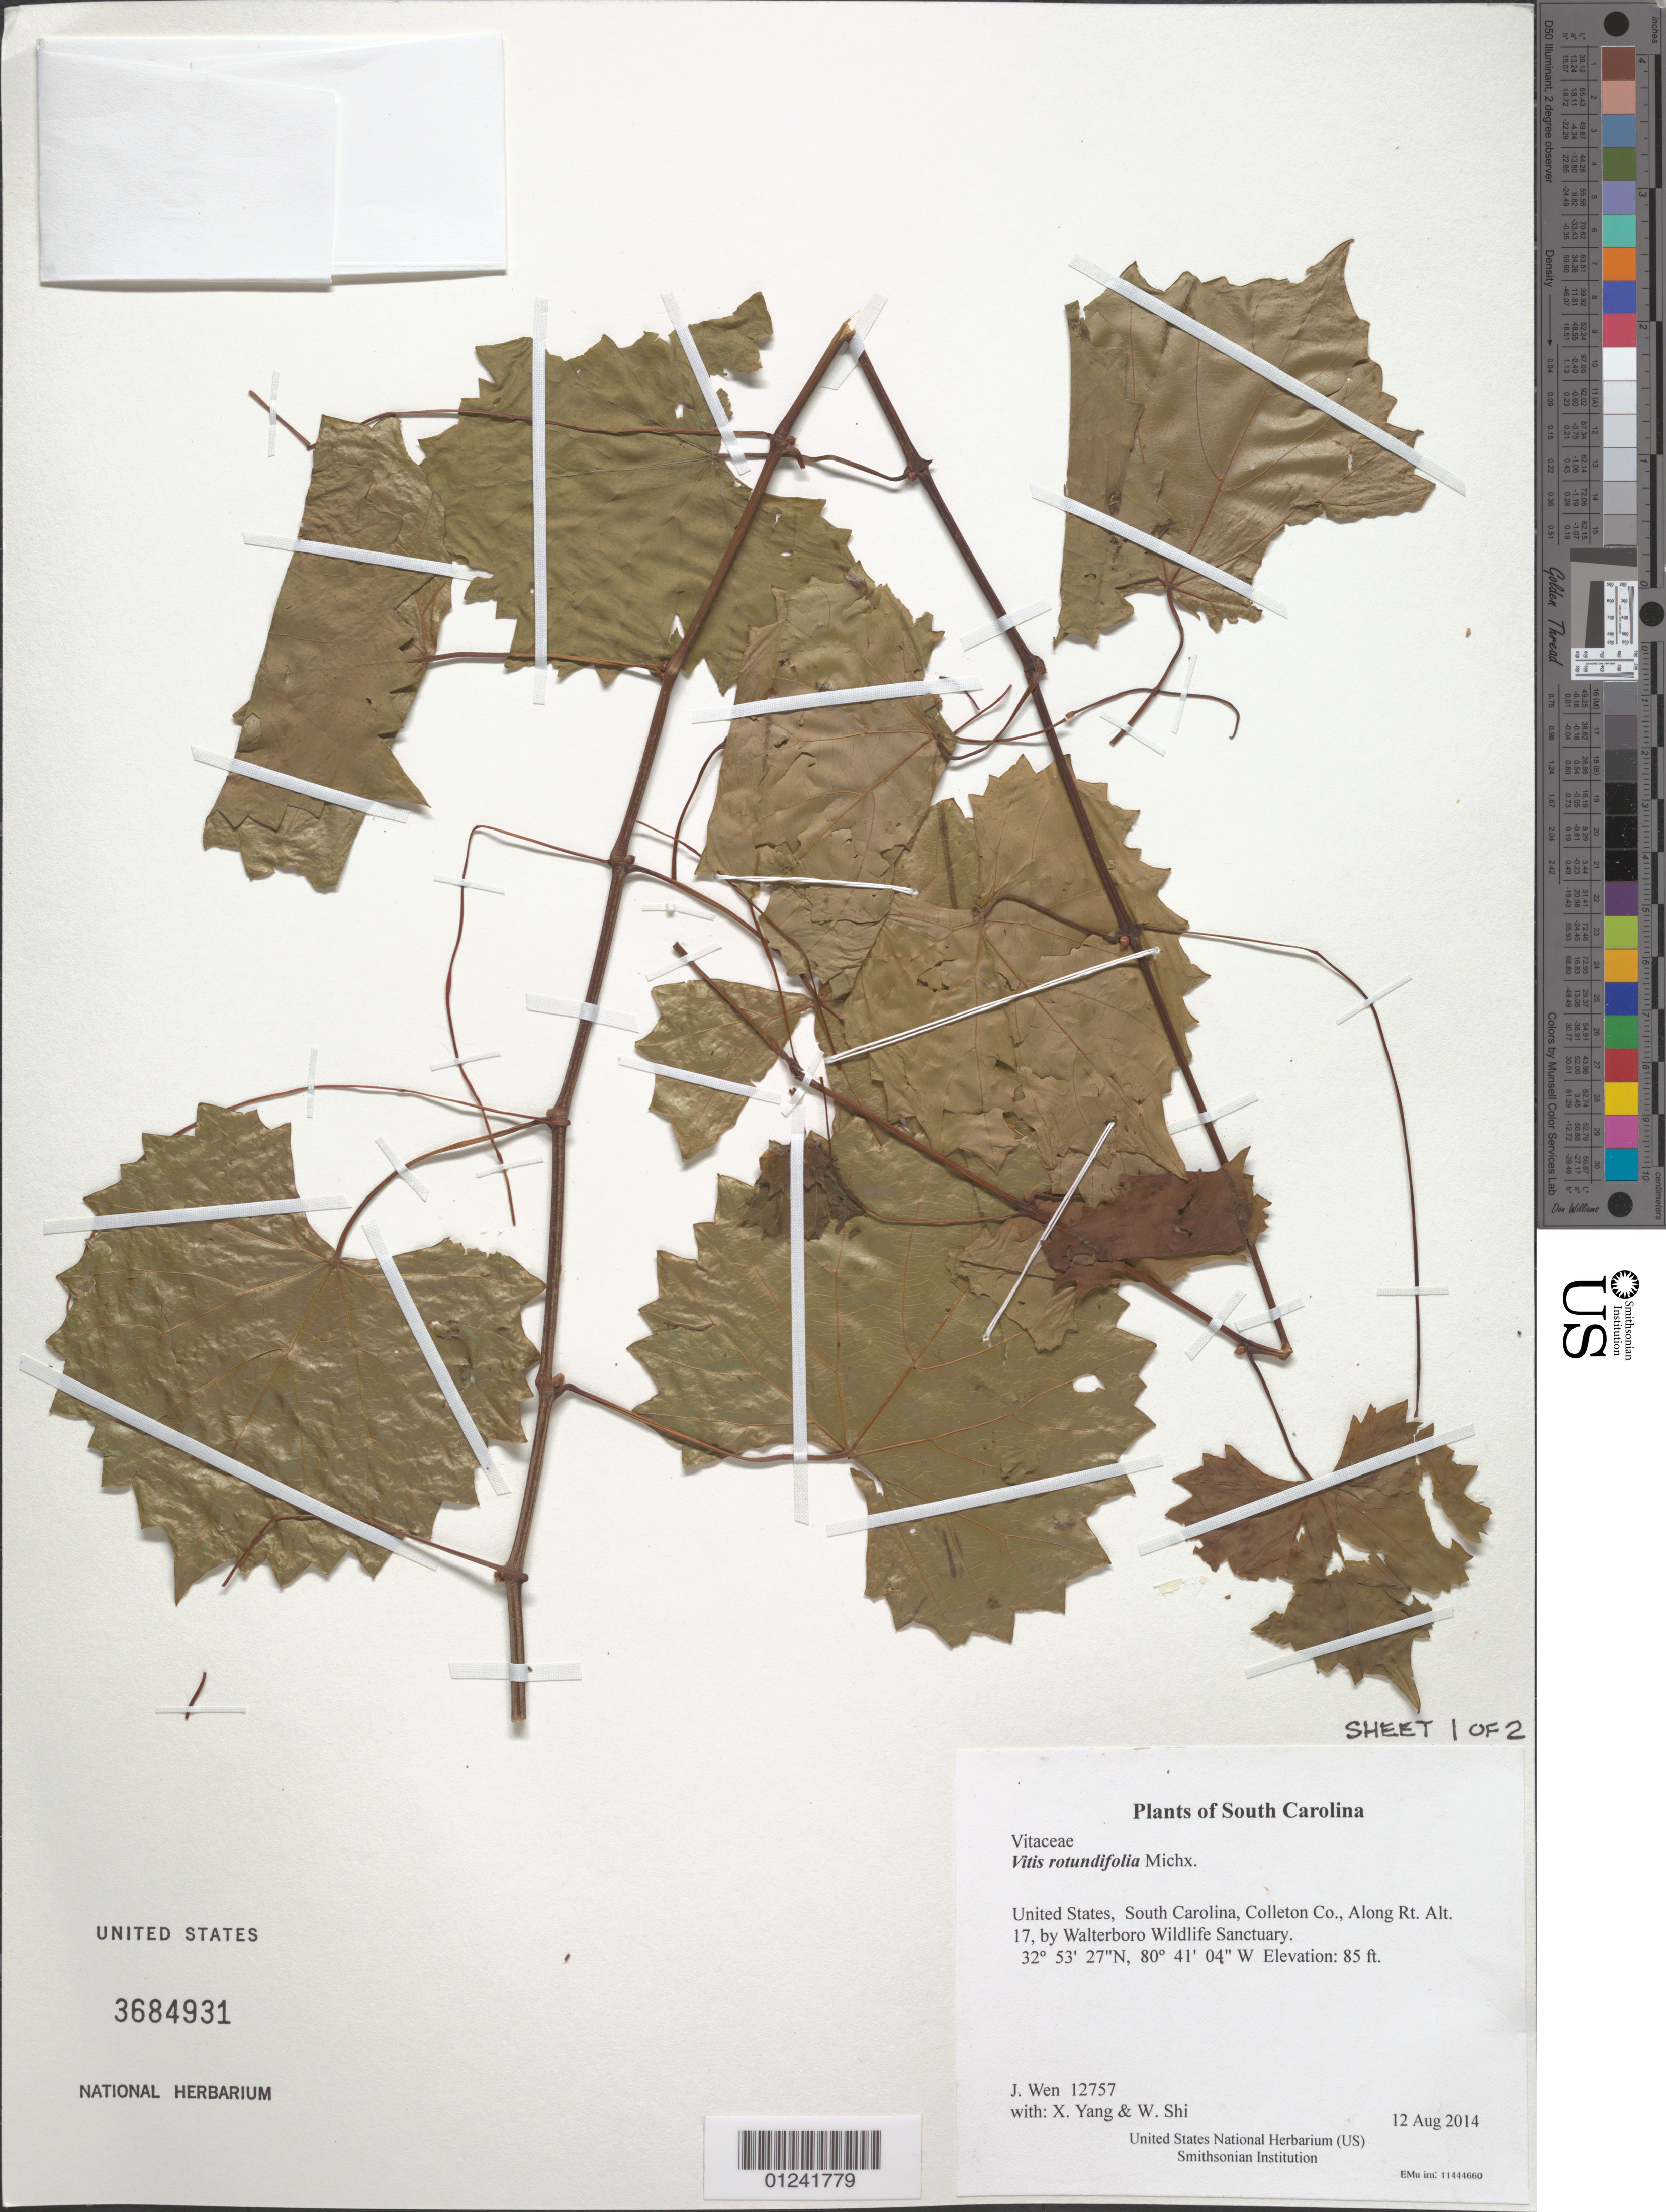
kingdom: Plantae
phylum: Tracheophyta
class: Magnoliopsida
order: Vitales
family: Vitaceae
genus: Vitis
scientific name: Vitis rotundifolia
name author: Michx.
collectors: J. Wen, X. Yang & W. Shi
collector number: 12757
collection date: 2014-08-12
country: United States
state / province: South Carolina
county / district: Colleton Co.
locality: Along Rt. Alt. 17, by Walterboro Wildlife Sanctuary.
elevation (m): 26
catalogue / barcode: US 3684931